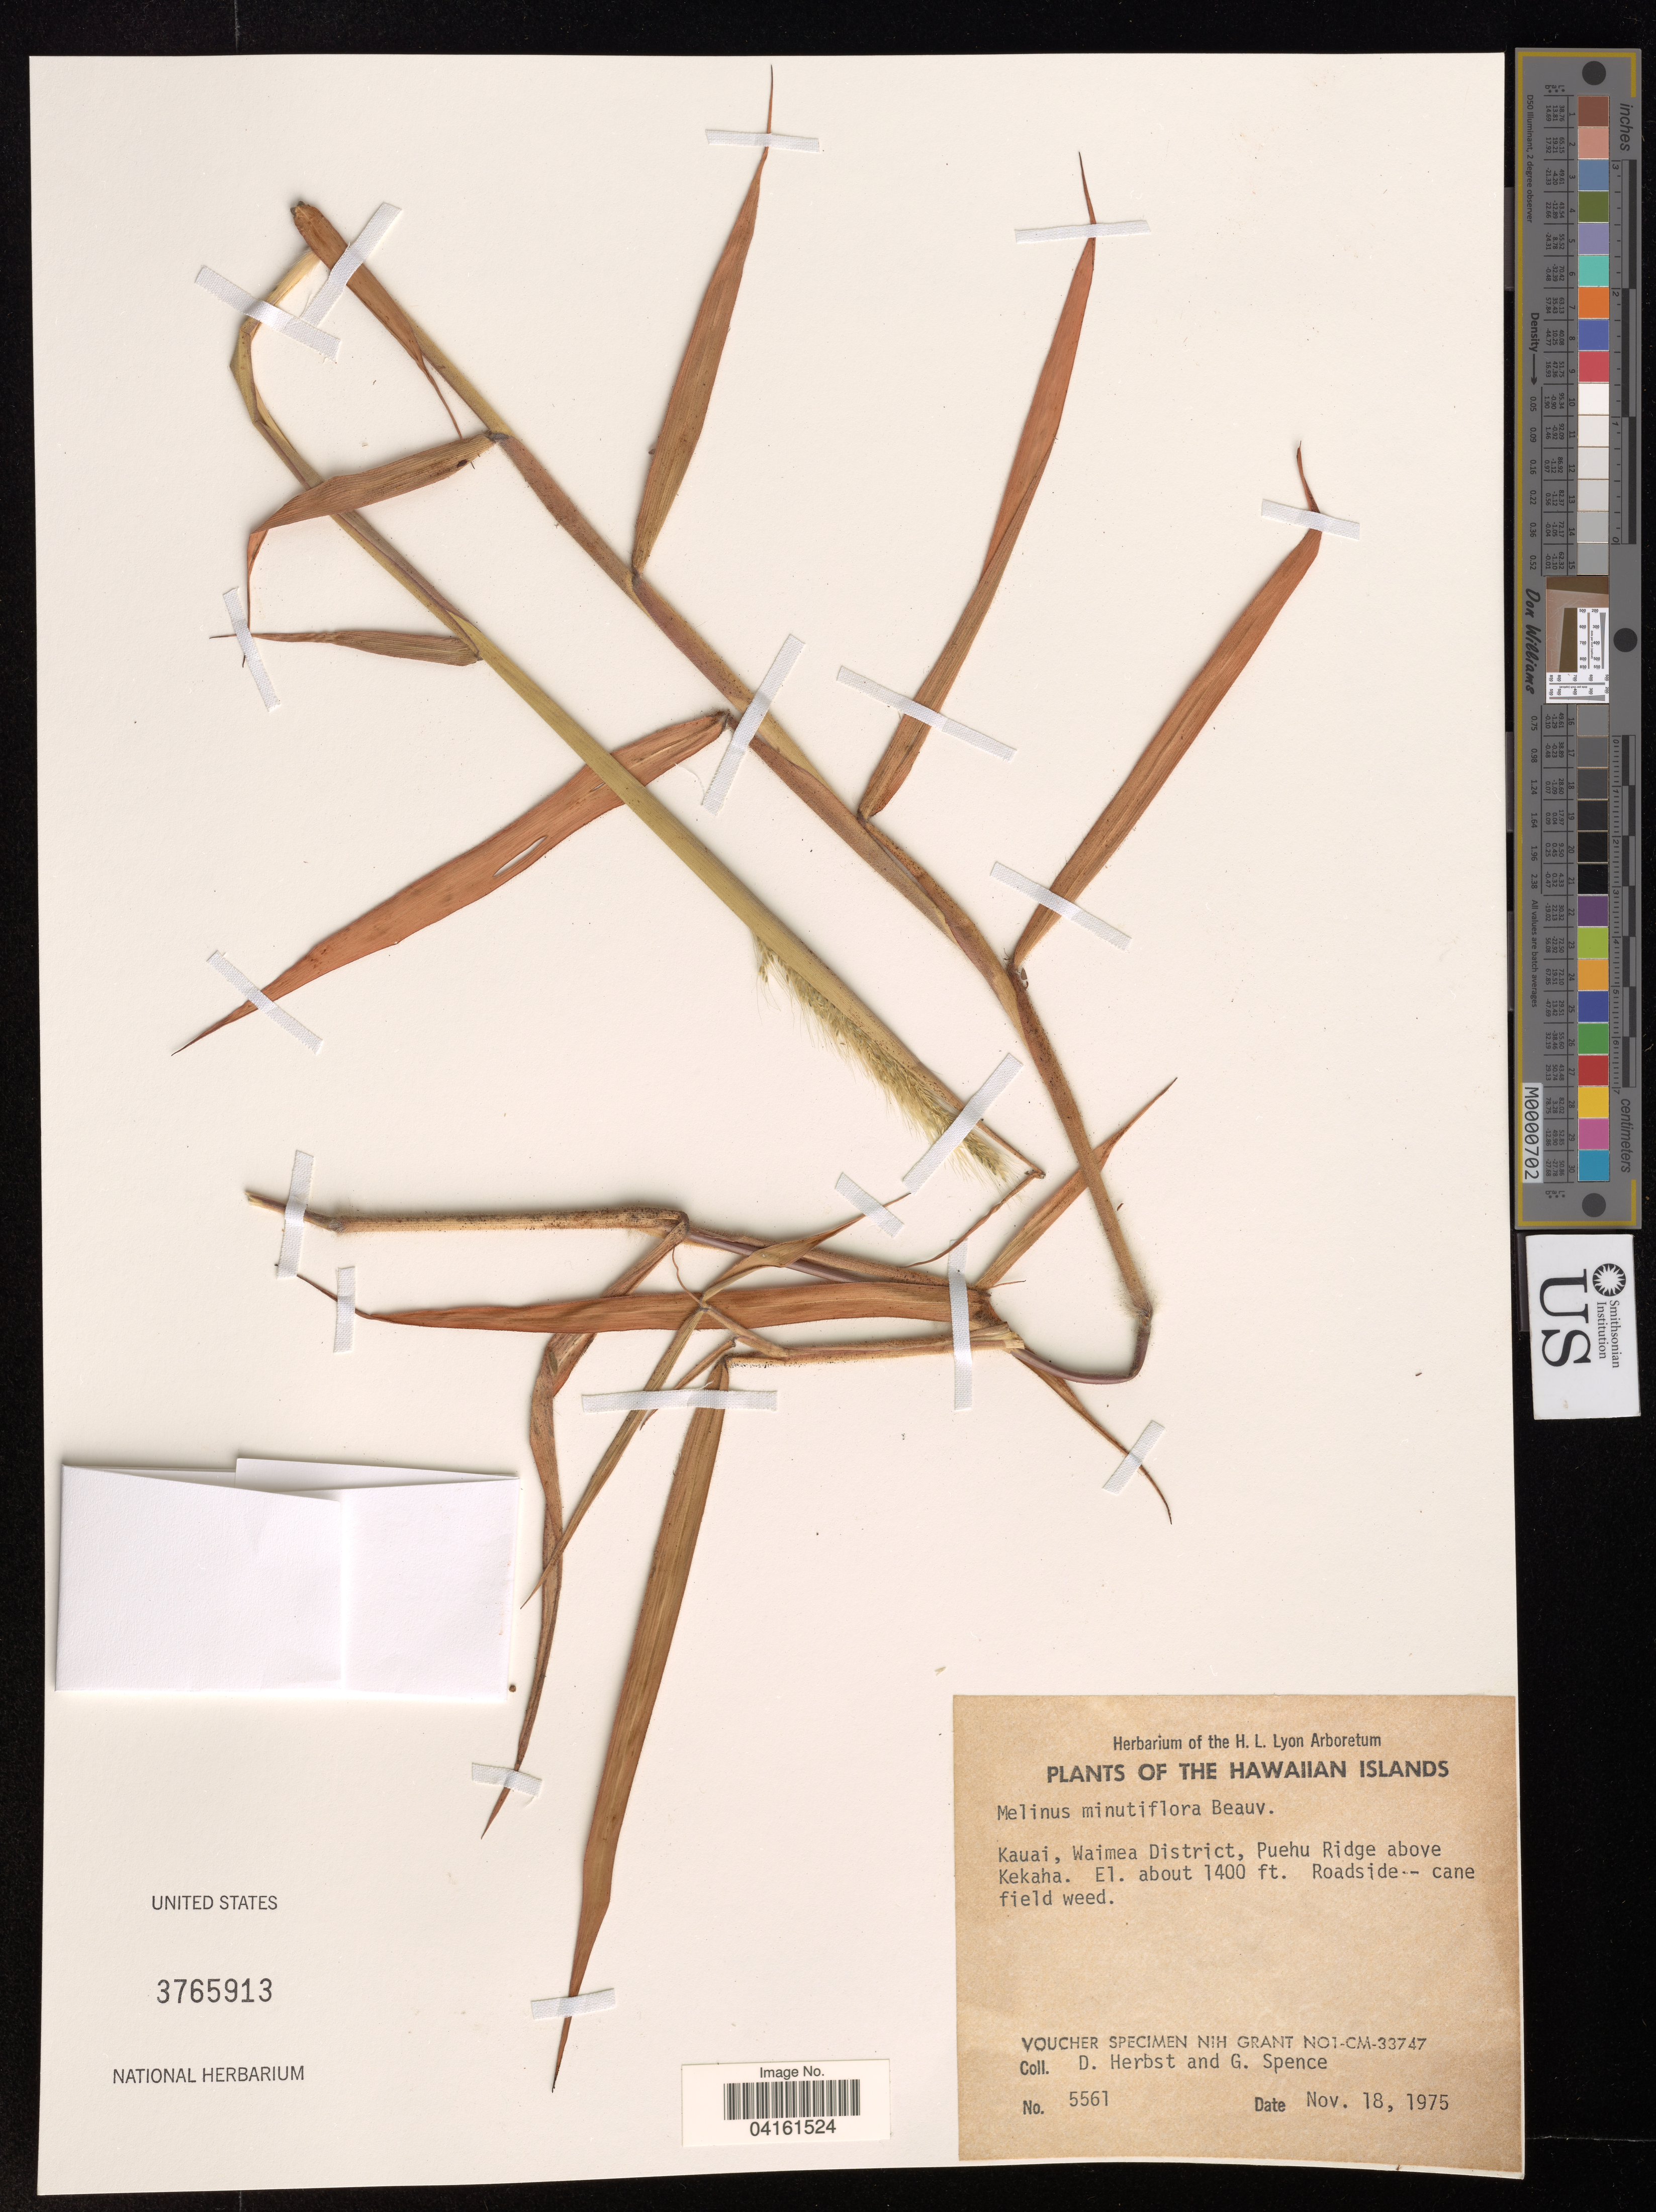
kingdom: Plantae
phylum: Tracheophyta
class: Liliopsida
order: Poales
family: Poaceae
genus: Melinis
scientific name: Melinis minutiflora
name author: P. Beauv.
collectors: D. Herbst & G. Spence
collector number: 5561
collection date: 1975-11-18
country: United States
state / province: Hawaii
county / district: Kauai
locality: Kauai. Waimea District, Puehu Ridge above Kekaha.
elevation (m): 427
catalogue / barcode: US 3765913